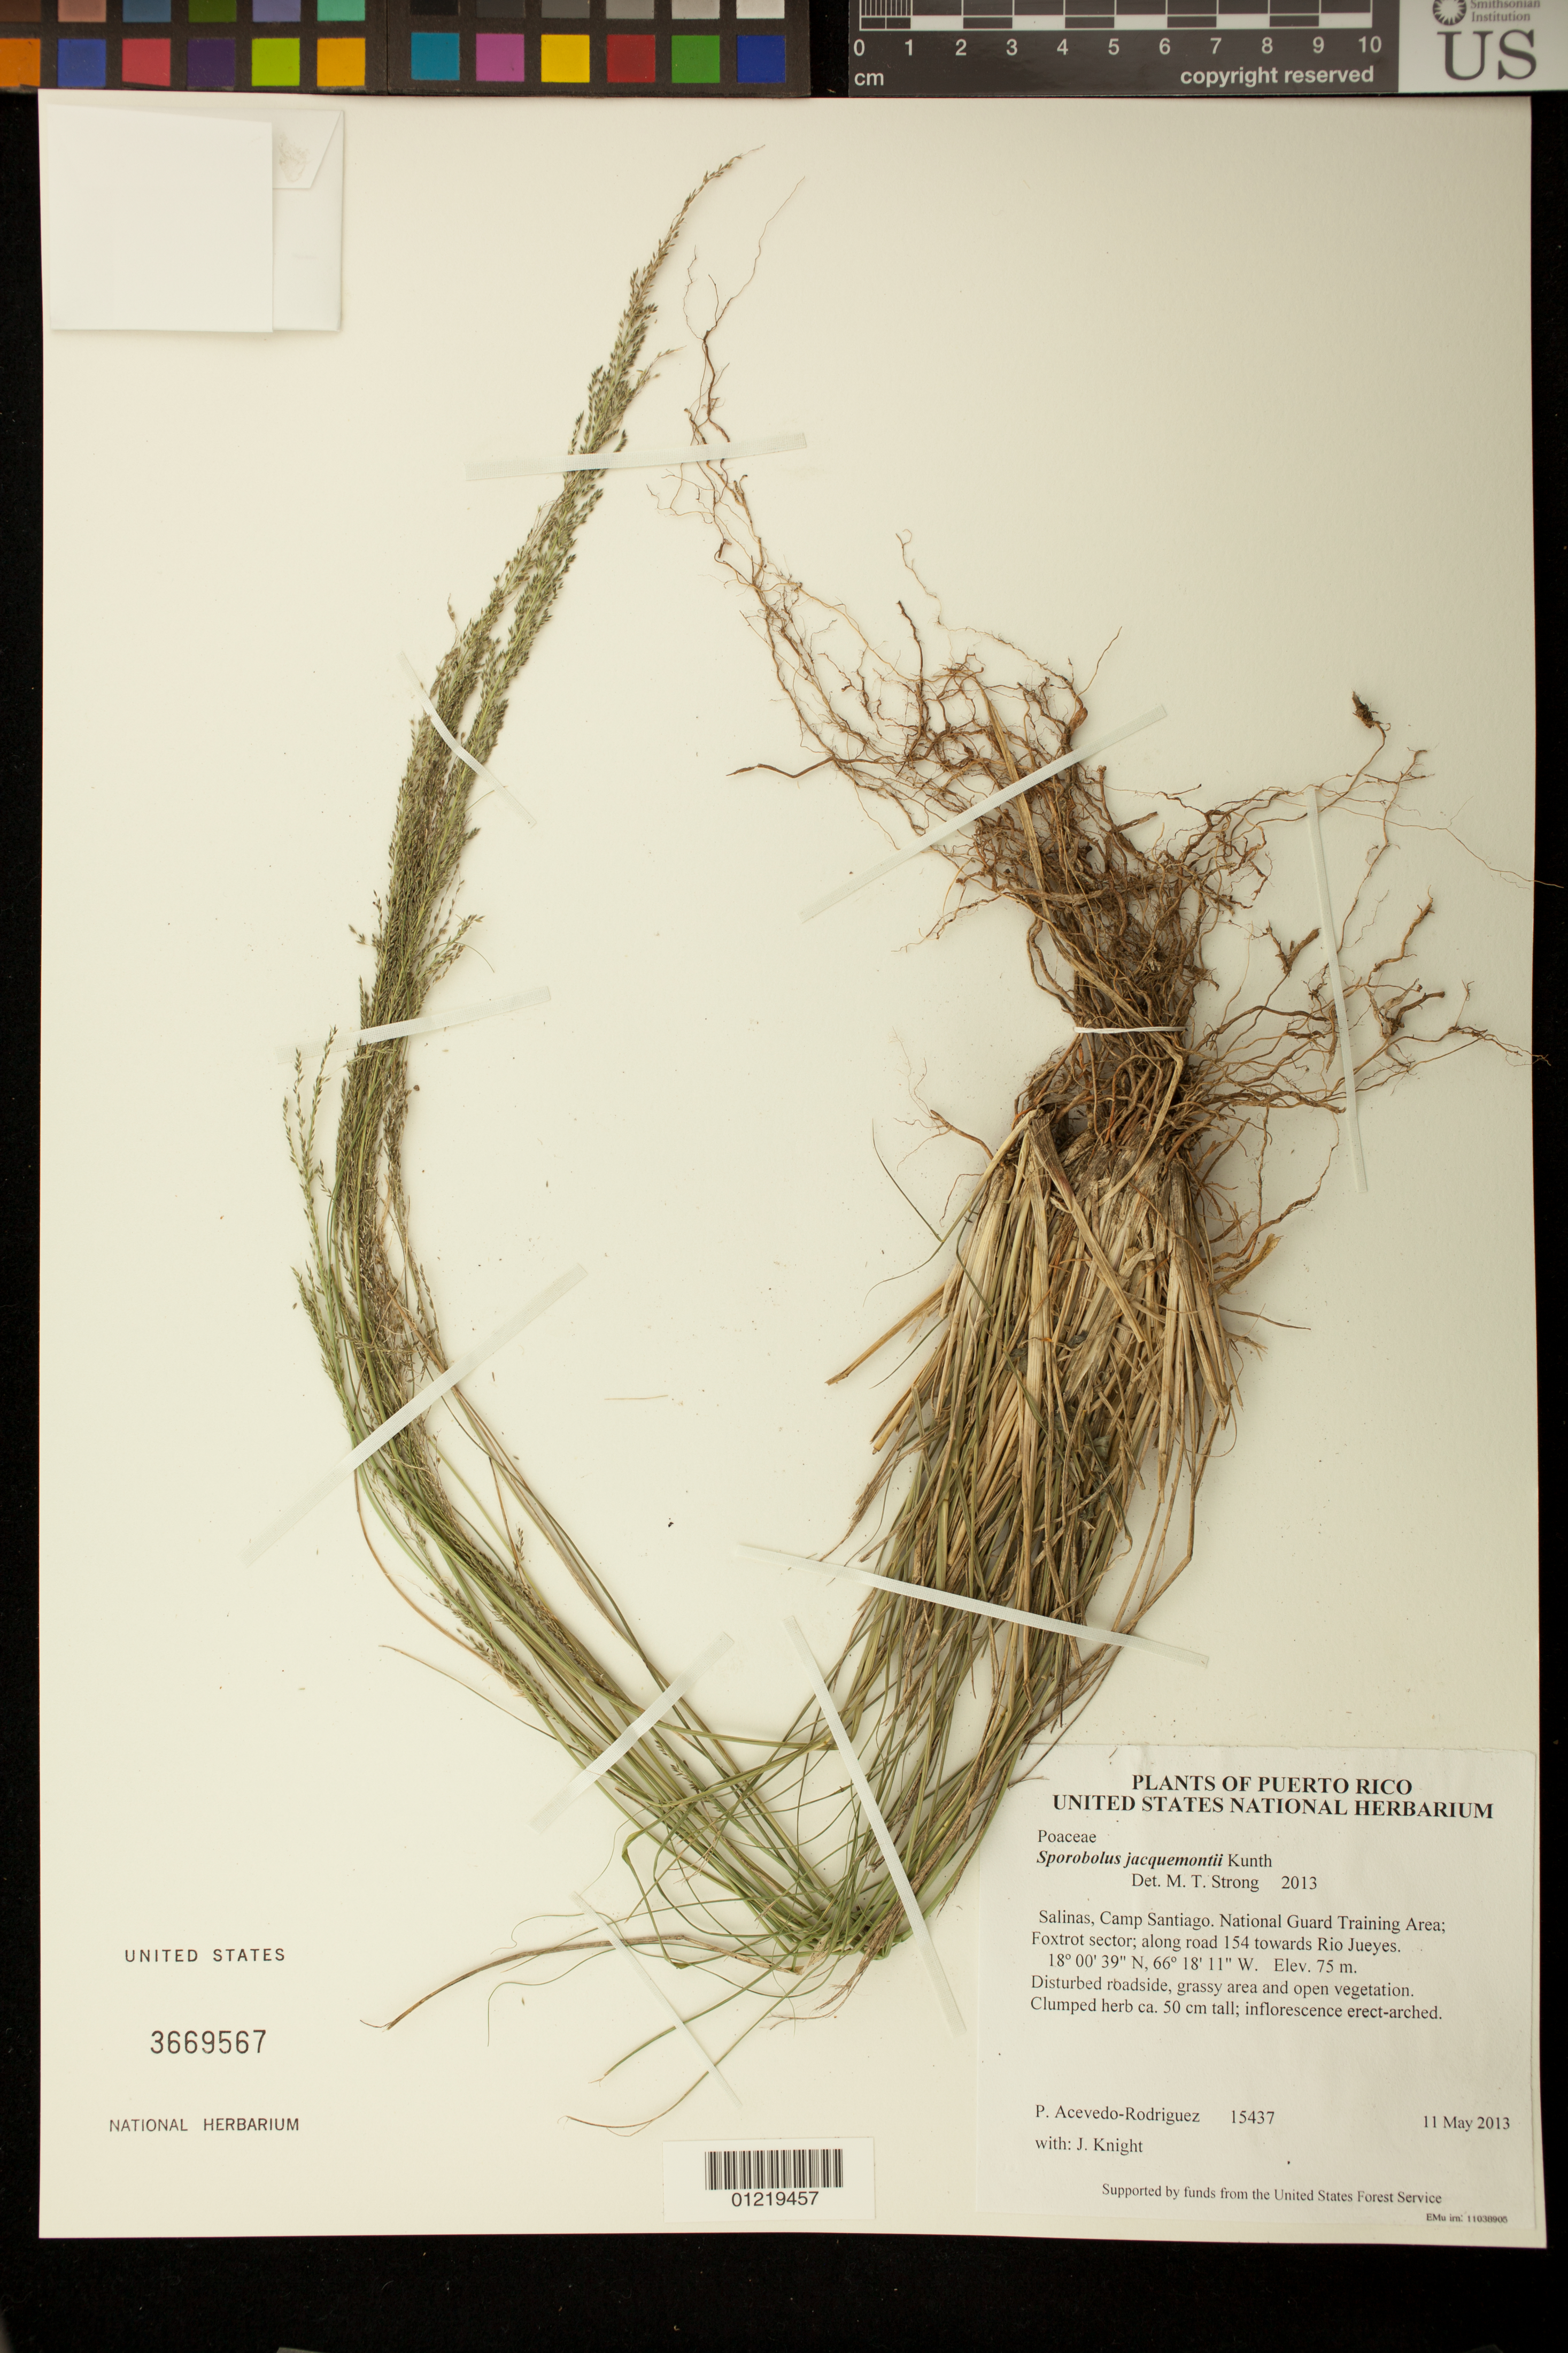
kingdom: Plantae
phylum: Tracheophyta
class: Liliopsida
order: Poales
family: Poaceae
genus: Sporobolus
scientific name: Sporobolus jacquemontii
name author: Kunth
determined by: Strong, M. T., (US), Smithsonian Institution - National Museum of Natural History (UNITED STATES)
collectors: P. Acevedo-Rodr. & J. Knight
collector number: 15437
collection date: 2013-05-11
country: Puerto Rico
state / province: Salinas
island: Puerto Rico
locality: Camp Santiago. National Guard Training Area; Foxtrot sector; along road 154 towards Rio Jueyes.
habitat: Disturbed roadside, grassy area and open vegetation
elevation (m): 75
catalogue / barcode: US 3669567